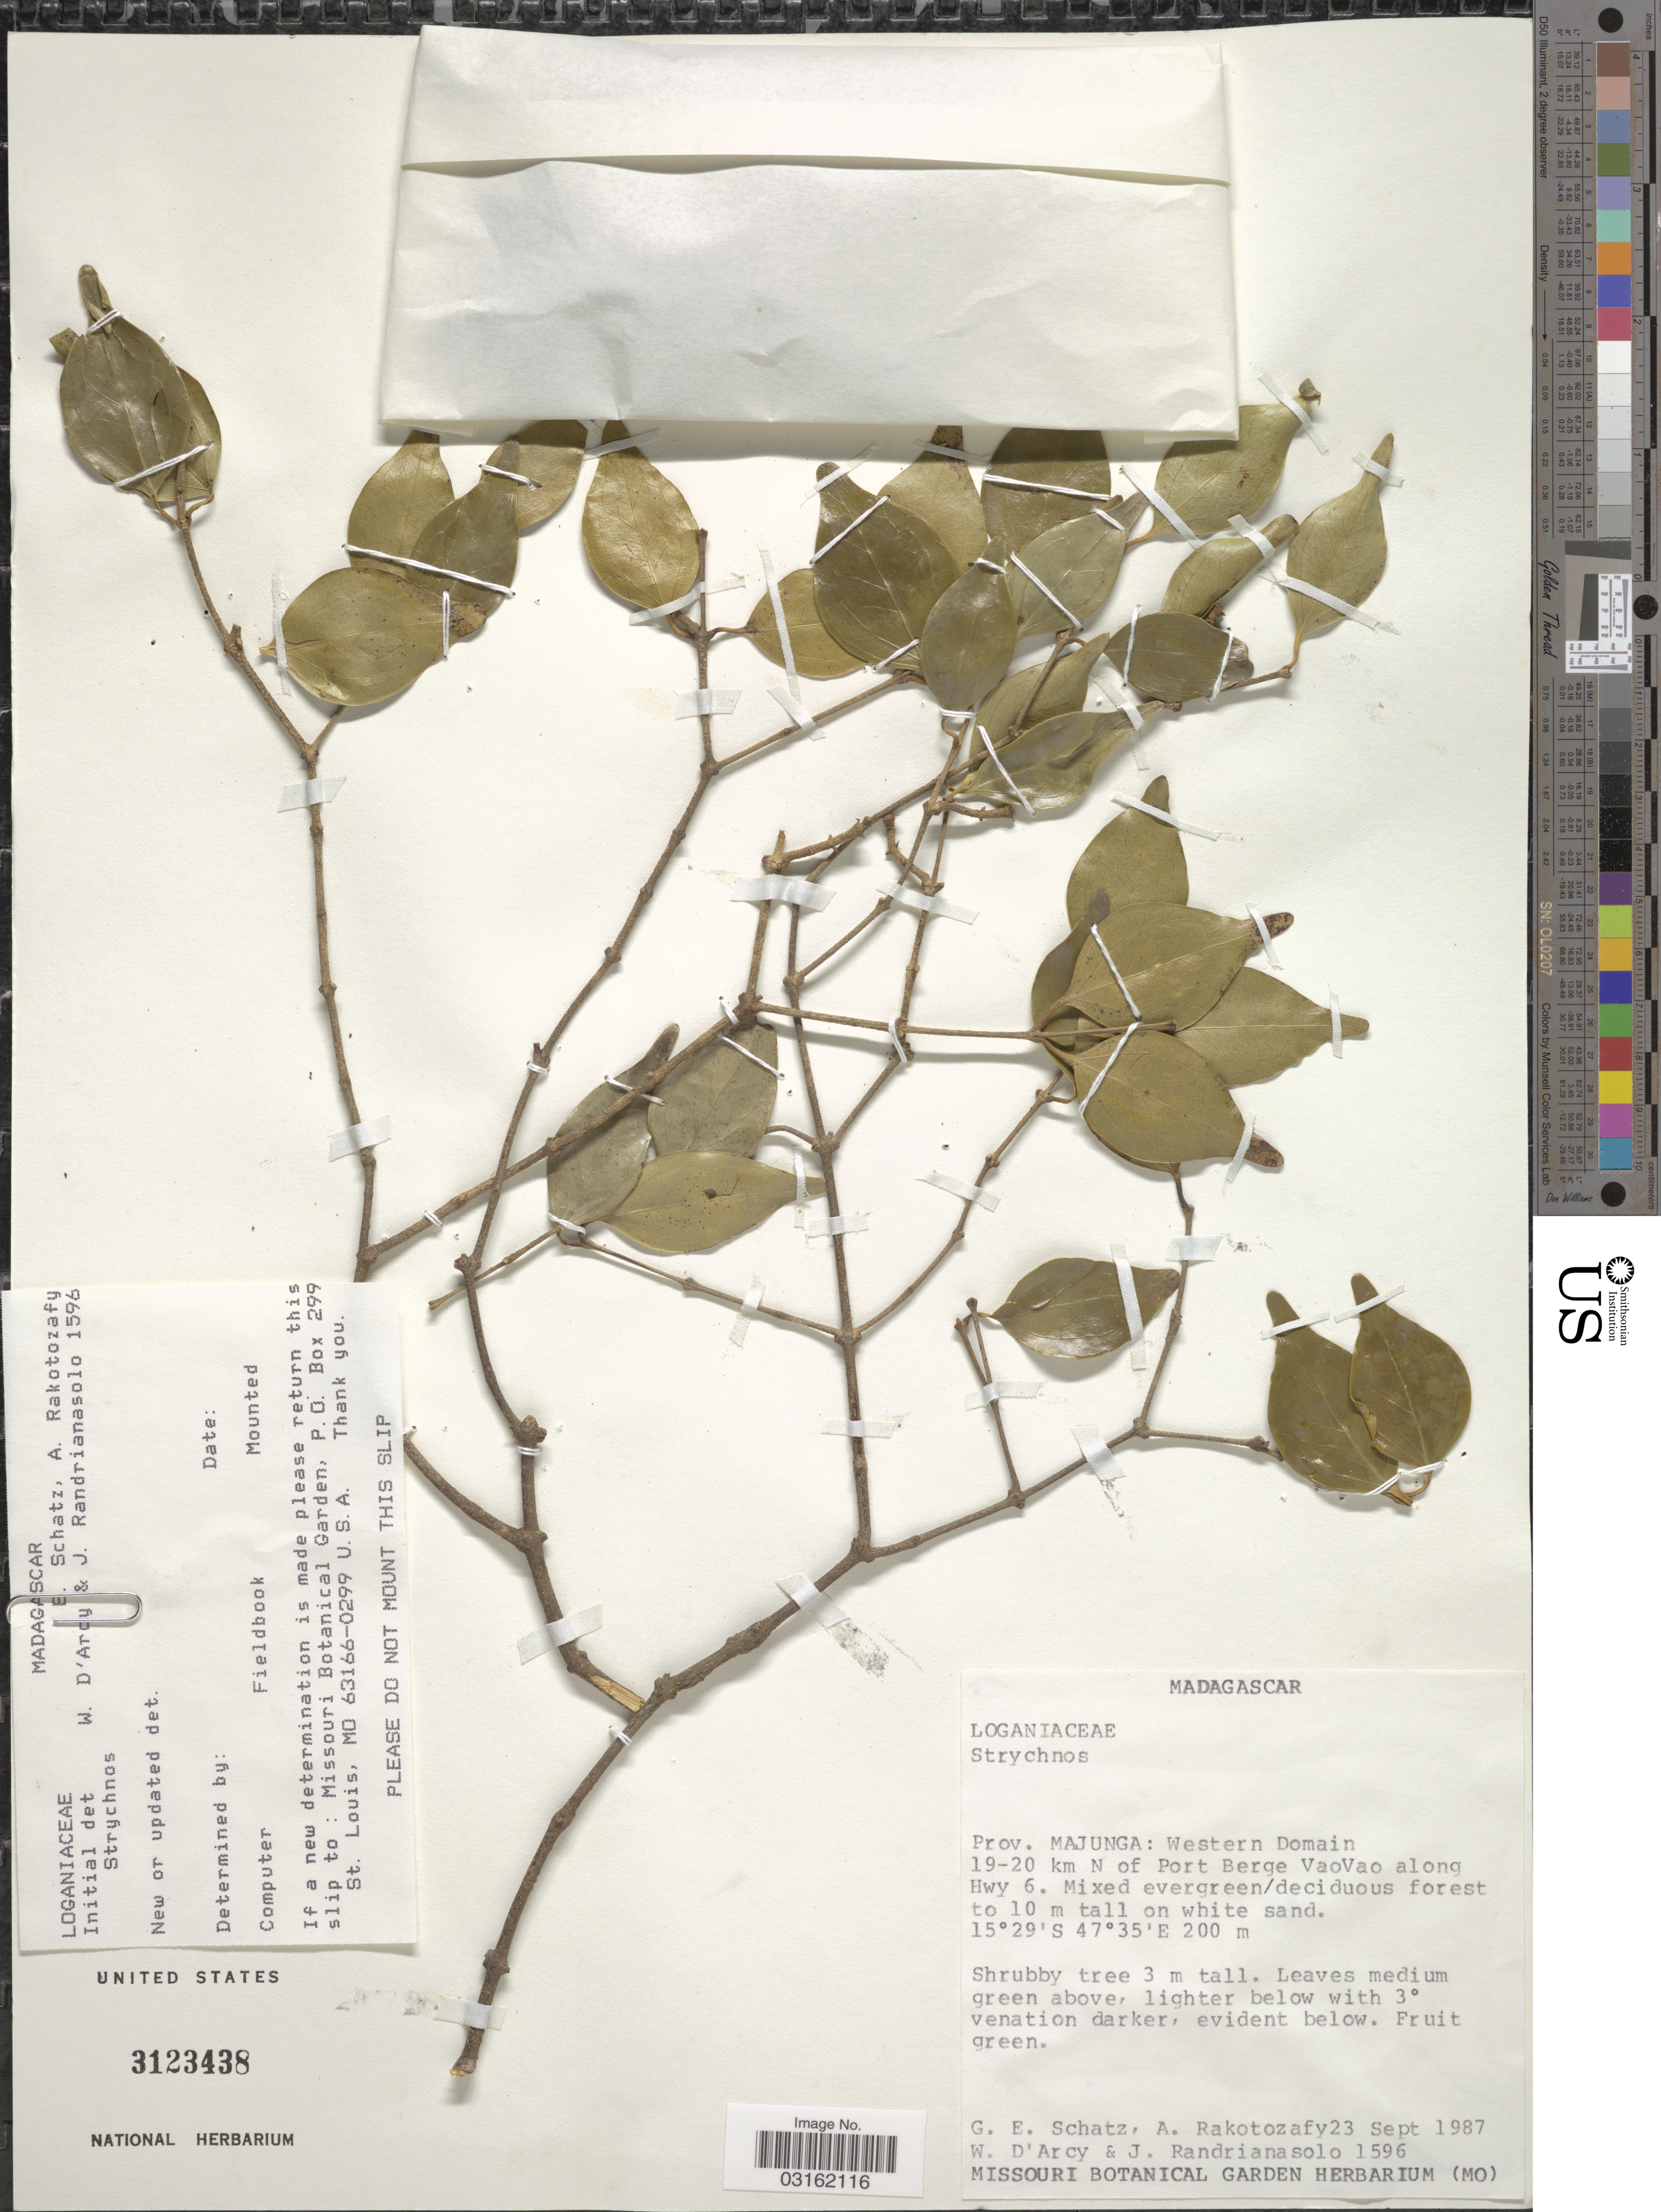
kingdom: Plantae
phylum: Tracheophyta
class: Magnoliopsida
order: Gentianales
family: Loganiaceae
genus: Strychnos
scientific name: Strychnos sp.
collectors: G. Schatz, A. Rakotozafy, W. G. D'Arcy & J. Randrianasolo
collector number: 1596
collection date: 1987-09-23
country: Madagascar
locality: Prov. Majunga: Western Domain 19-20 km N of Port Berge VaoVao along Hwy. 6.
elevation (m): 200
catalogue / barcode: US 3123438